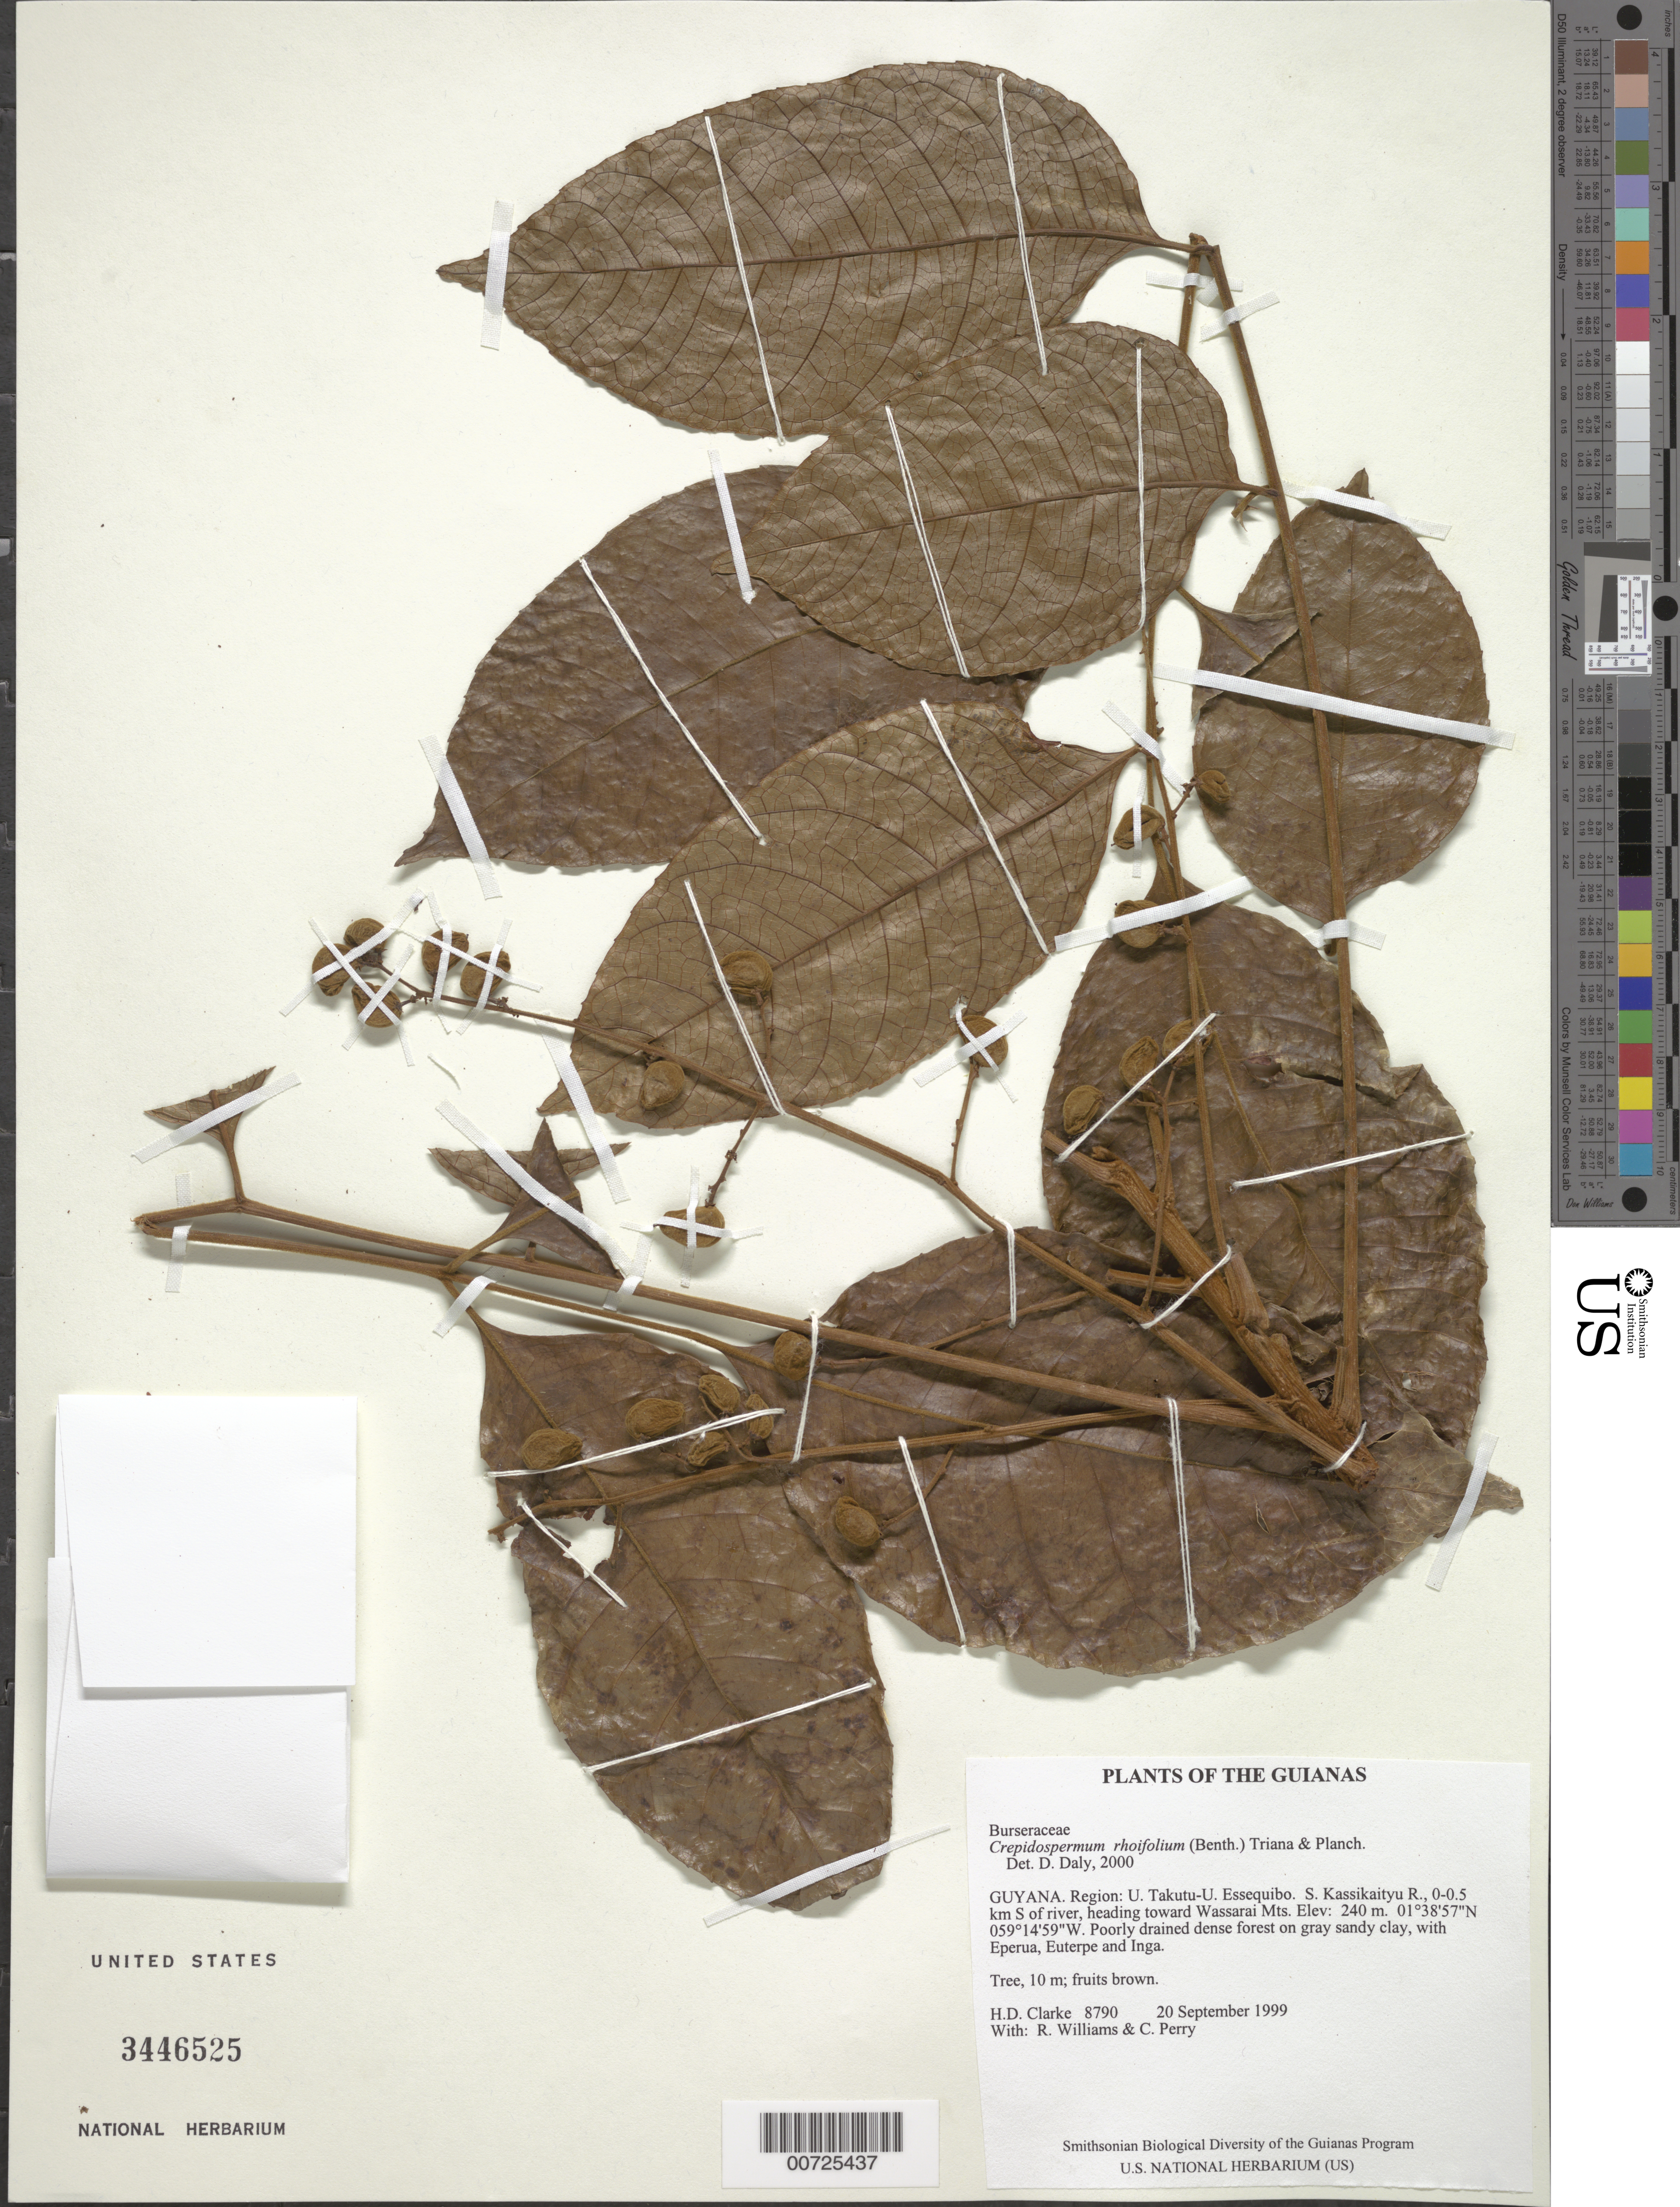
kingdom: Plantae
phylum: Tracheophyta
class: Magnoliopsida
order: Sapindales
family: Burseraceae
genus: Protium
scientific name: Protium rhoifolium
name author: (Benth.) Byng & Christenh.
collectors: H. D. Clarke, R. Williams & C. Perry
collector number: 8790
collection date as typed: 20 September 1999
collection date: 1999-09-20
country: Guyana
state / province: U. Takutu-U. Essequibo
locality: S. Kassikaityu R., 0-0.5 km S of river, heading toward Wassarai Mts.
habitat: Poorly drained dense forest on gray sandy clay, with Eperua, Euterpe and Inga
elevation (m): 240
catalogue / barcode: US 3446525